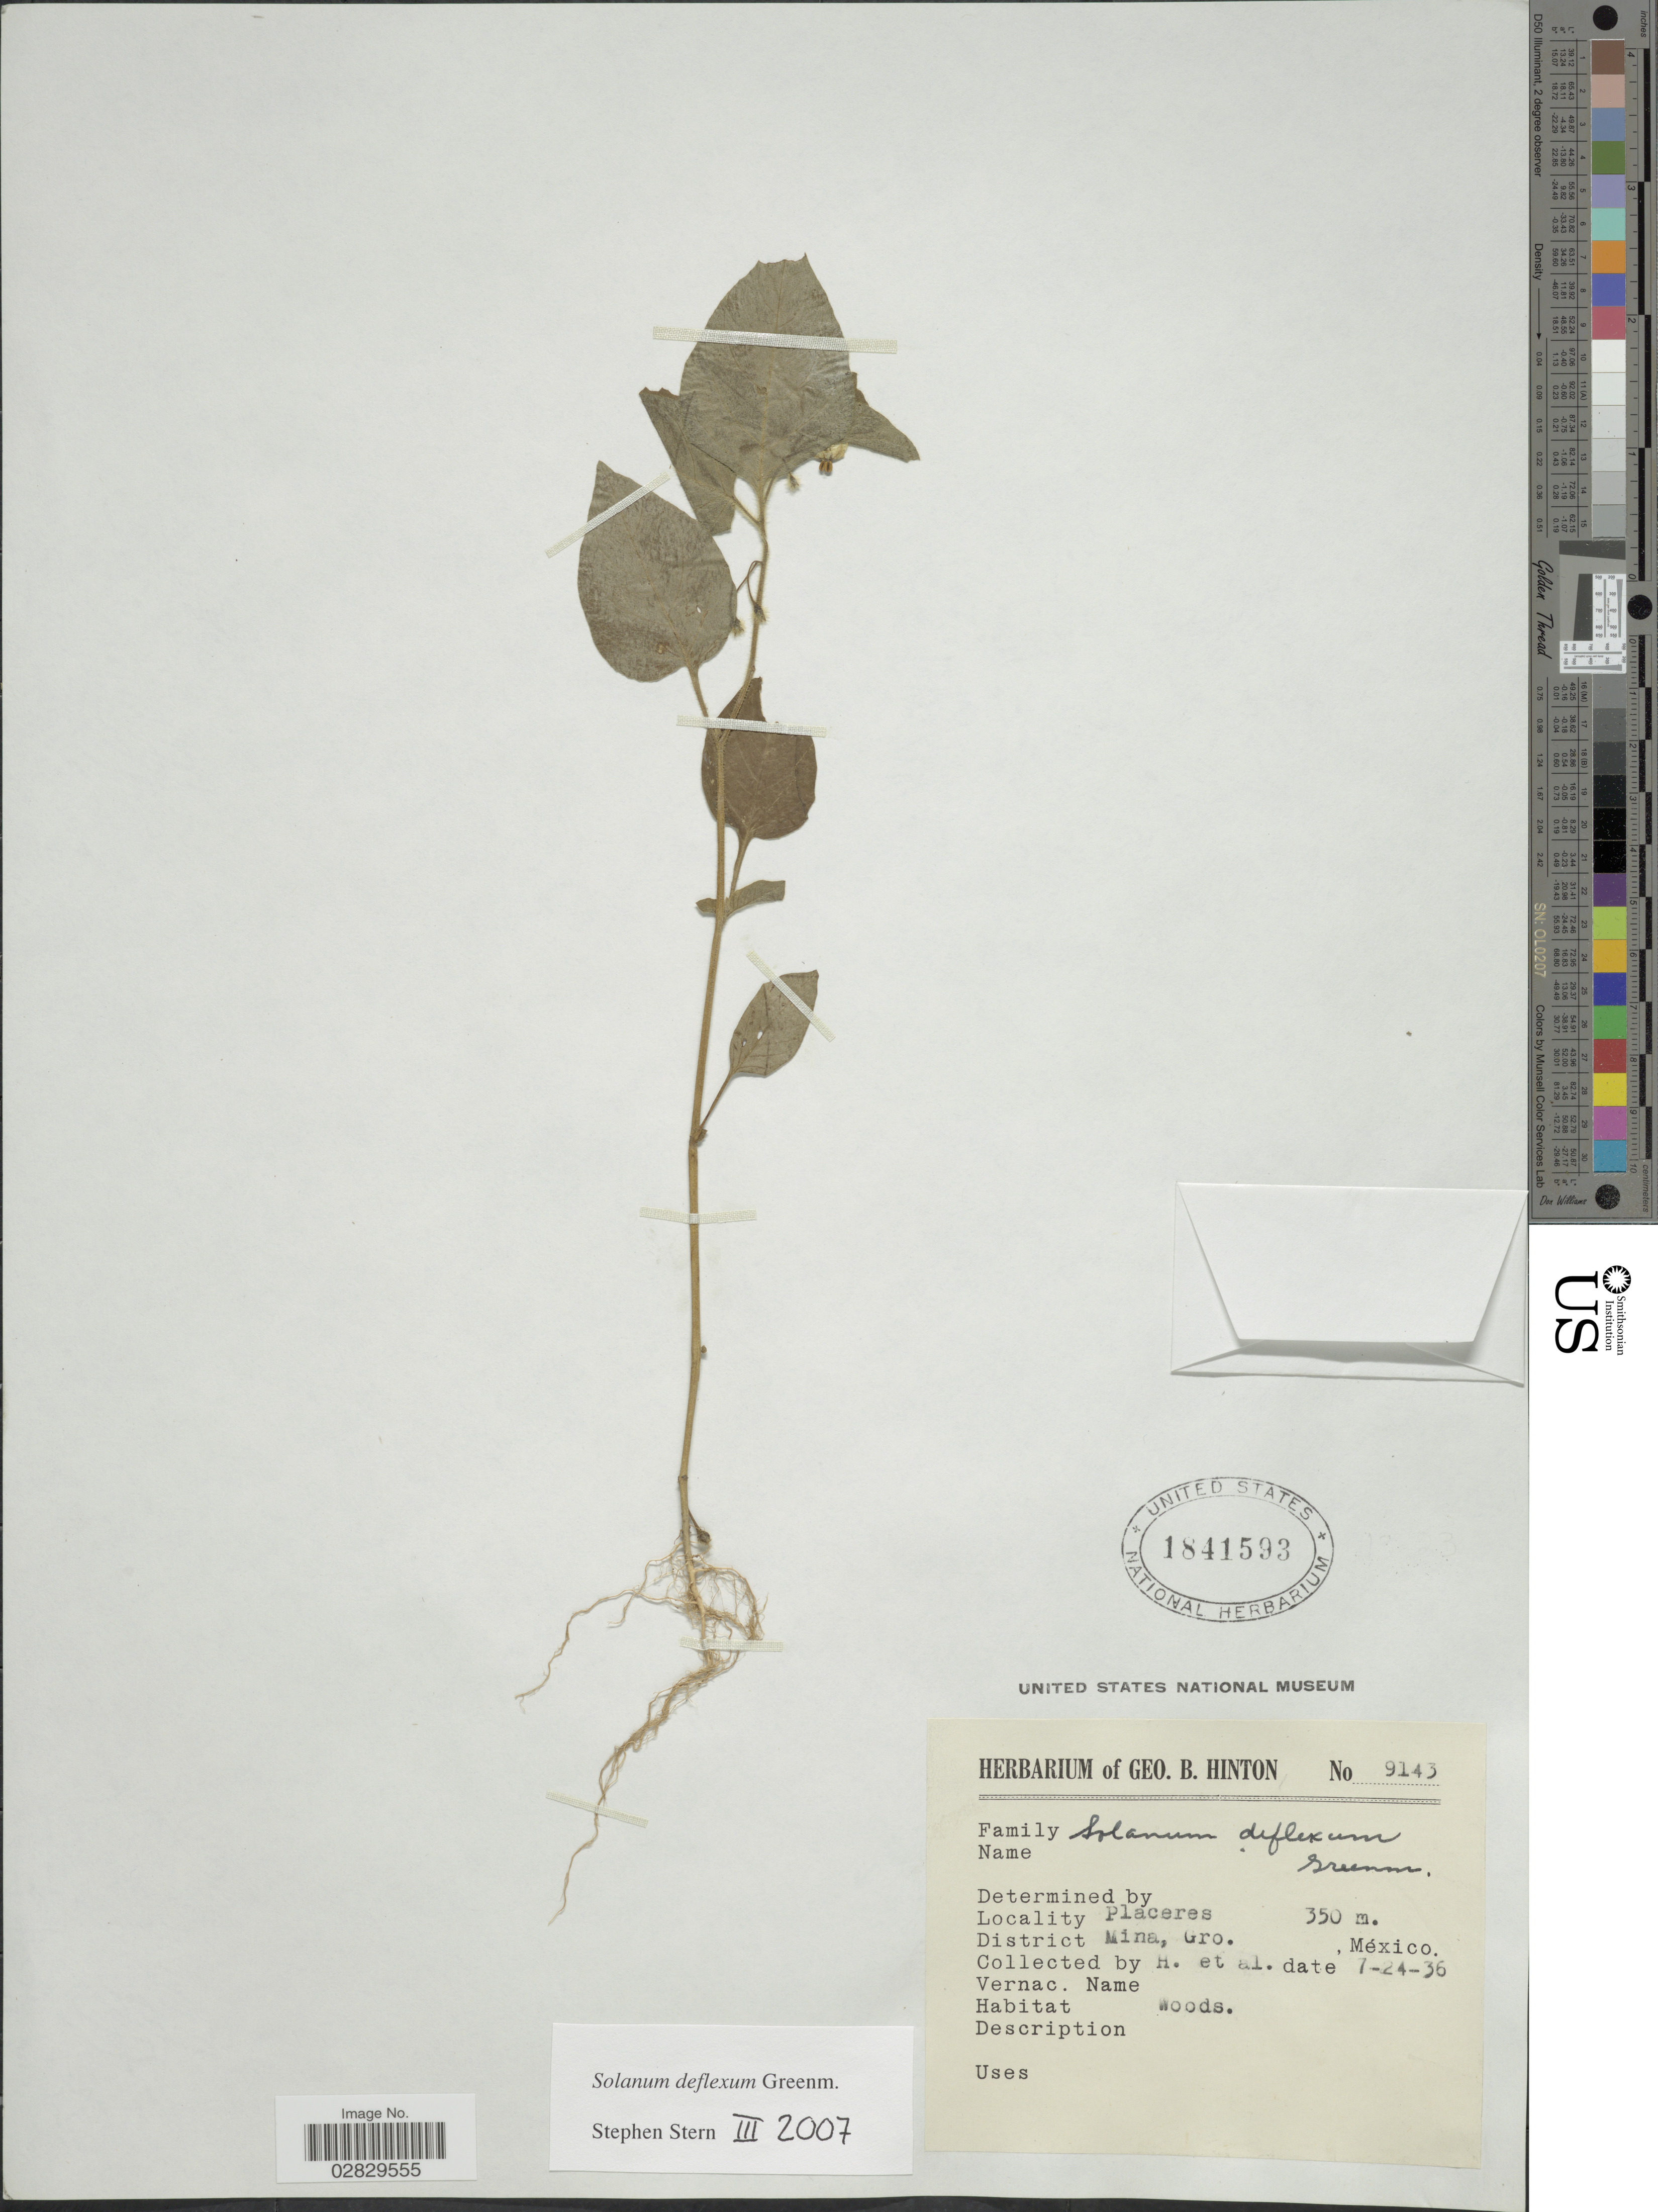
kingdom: Plantae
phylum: Tracheophyta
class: Magnoliopsida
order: Solanales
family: Solanaceae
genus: Solanum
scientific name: Solanum deflexum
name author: Greenm.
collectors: G. B. Hinton & et al.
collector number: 9143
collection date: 1936-07-24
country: Mexico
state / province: Guerrero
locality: Placeres, District Mina.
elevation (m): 350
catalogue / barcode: US 1841593